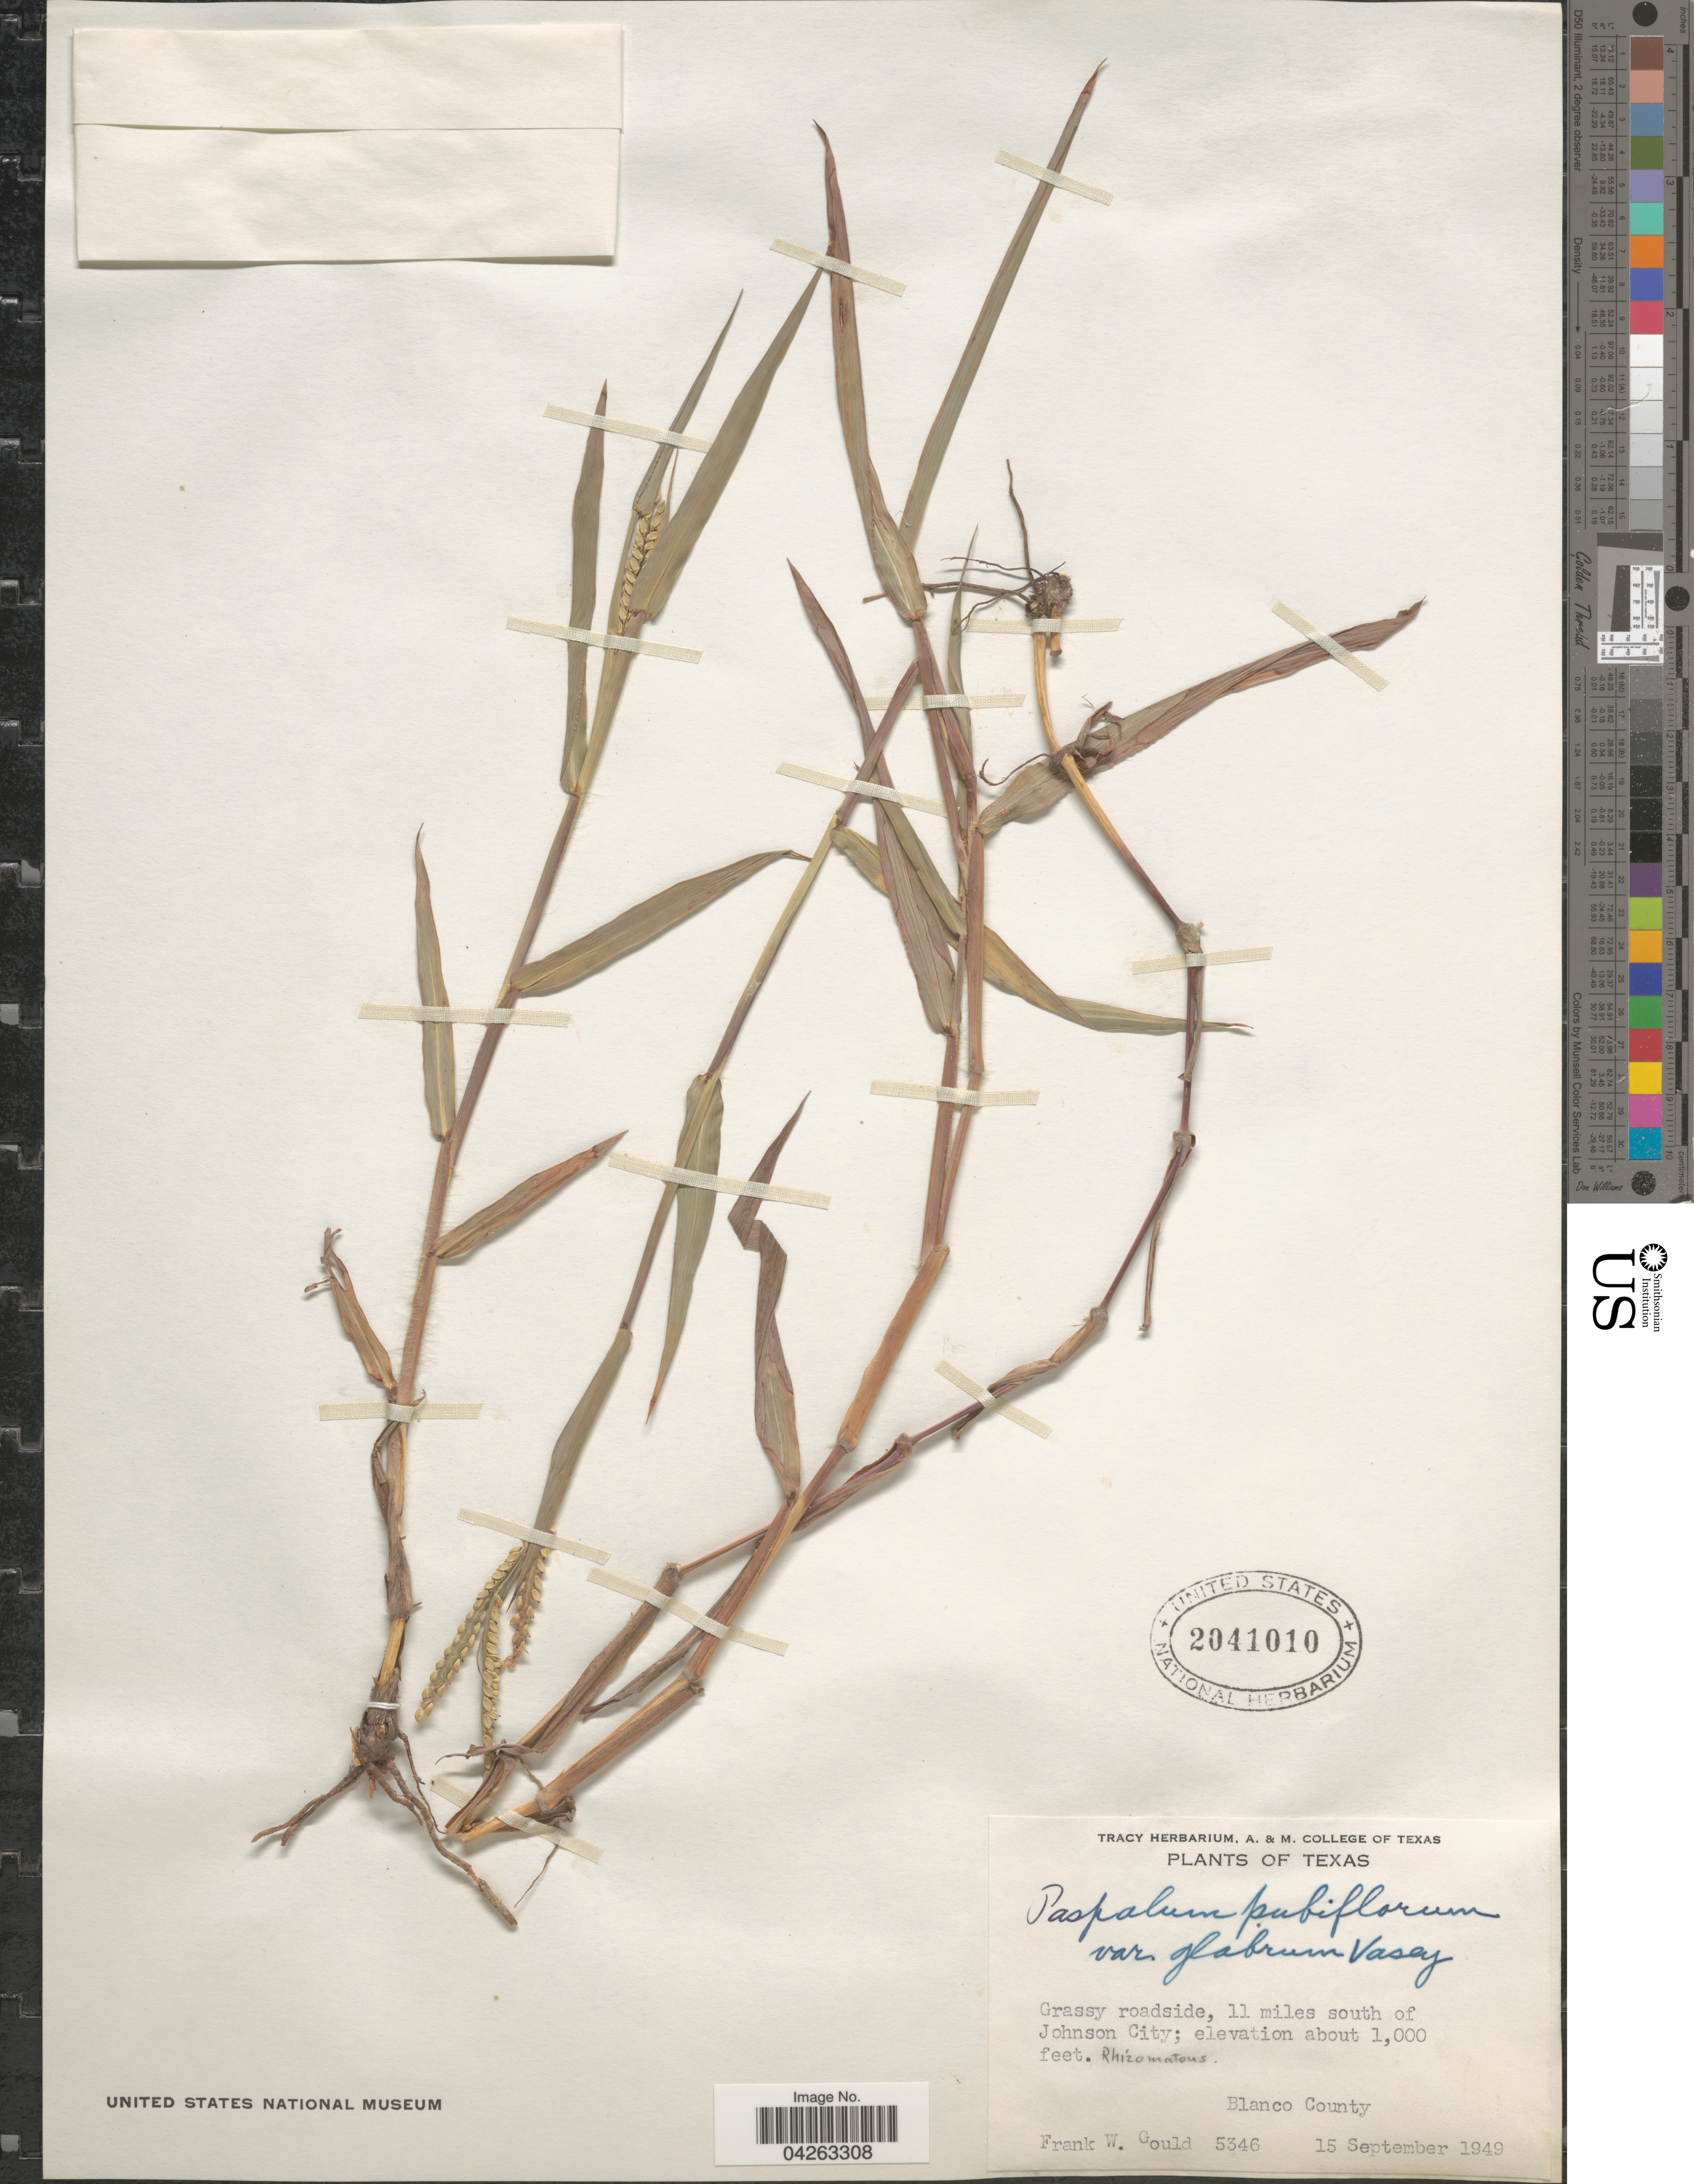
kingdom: Plantae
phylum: Tracheophyta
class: Liliopsida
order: Poales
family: Poaceae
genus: Paspalum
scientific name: Paspalum pubiflorum var. glabrum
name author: Vasey ex Scribn.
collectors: F. W. Gould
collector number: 5346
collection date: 1949-09-15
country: United States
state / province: Texas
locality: Grassy roadside, 11 miles south of Johnson City. Blanco County.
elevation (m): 305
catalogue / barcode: US 2041010